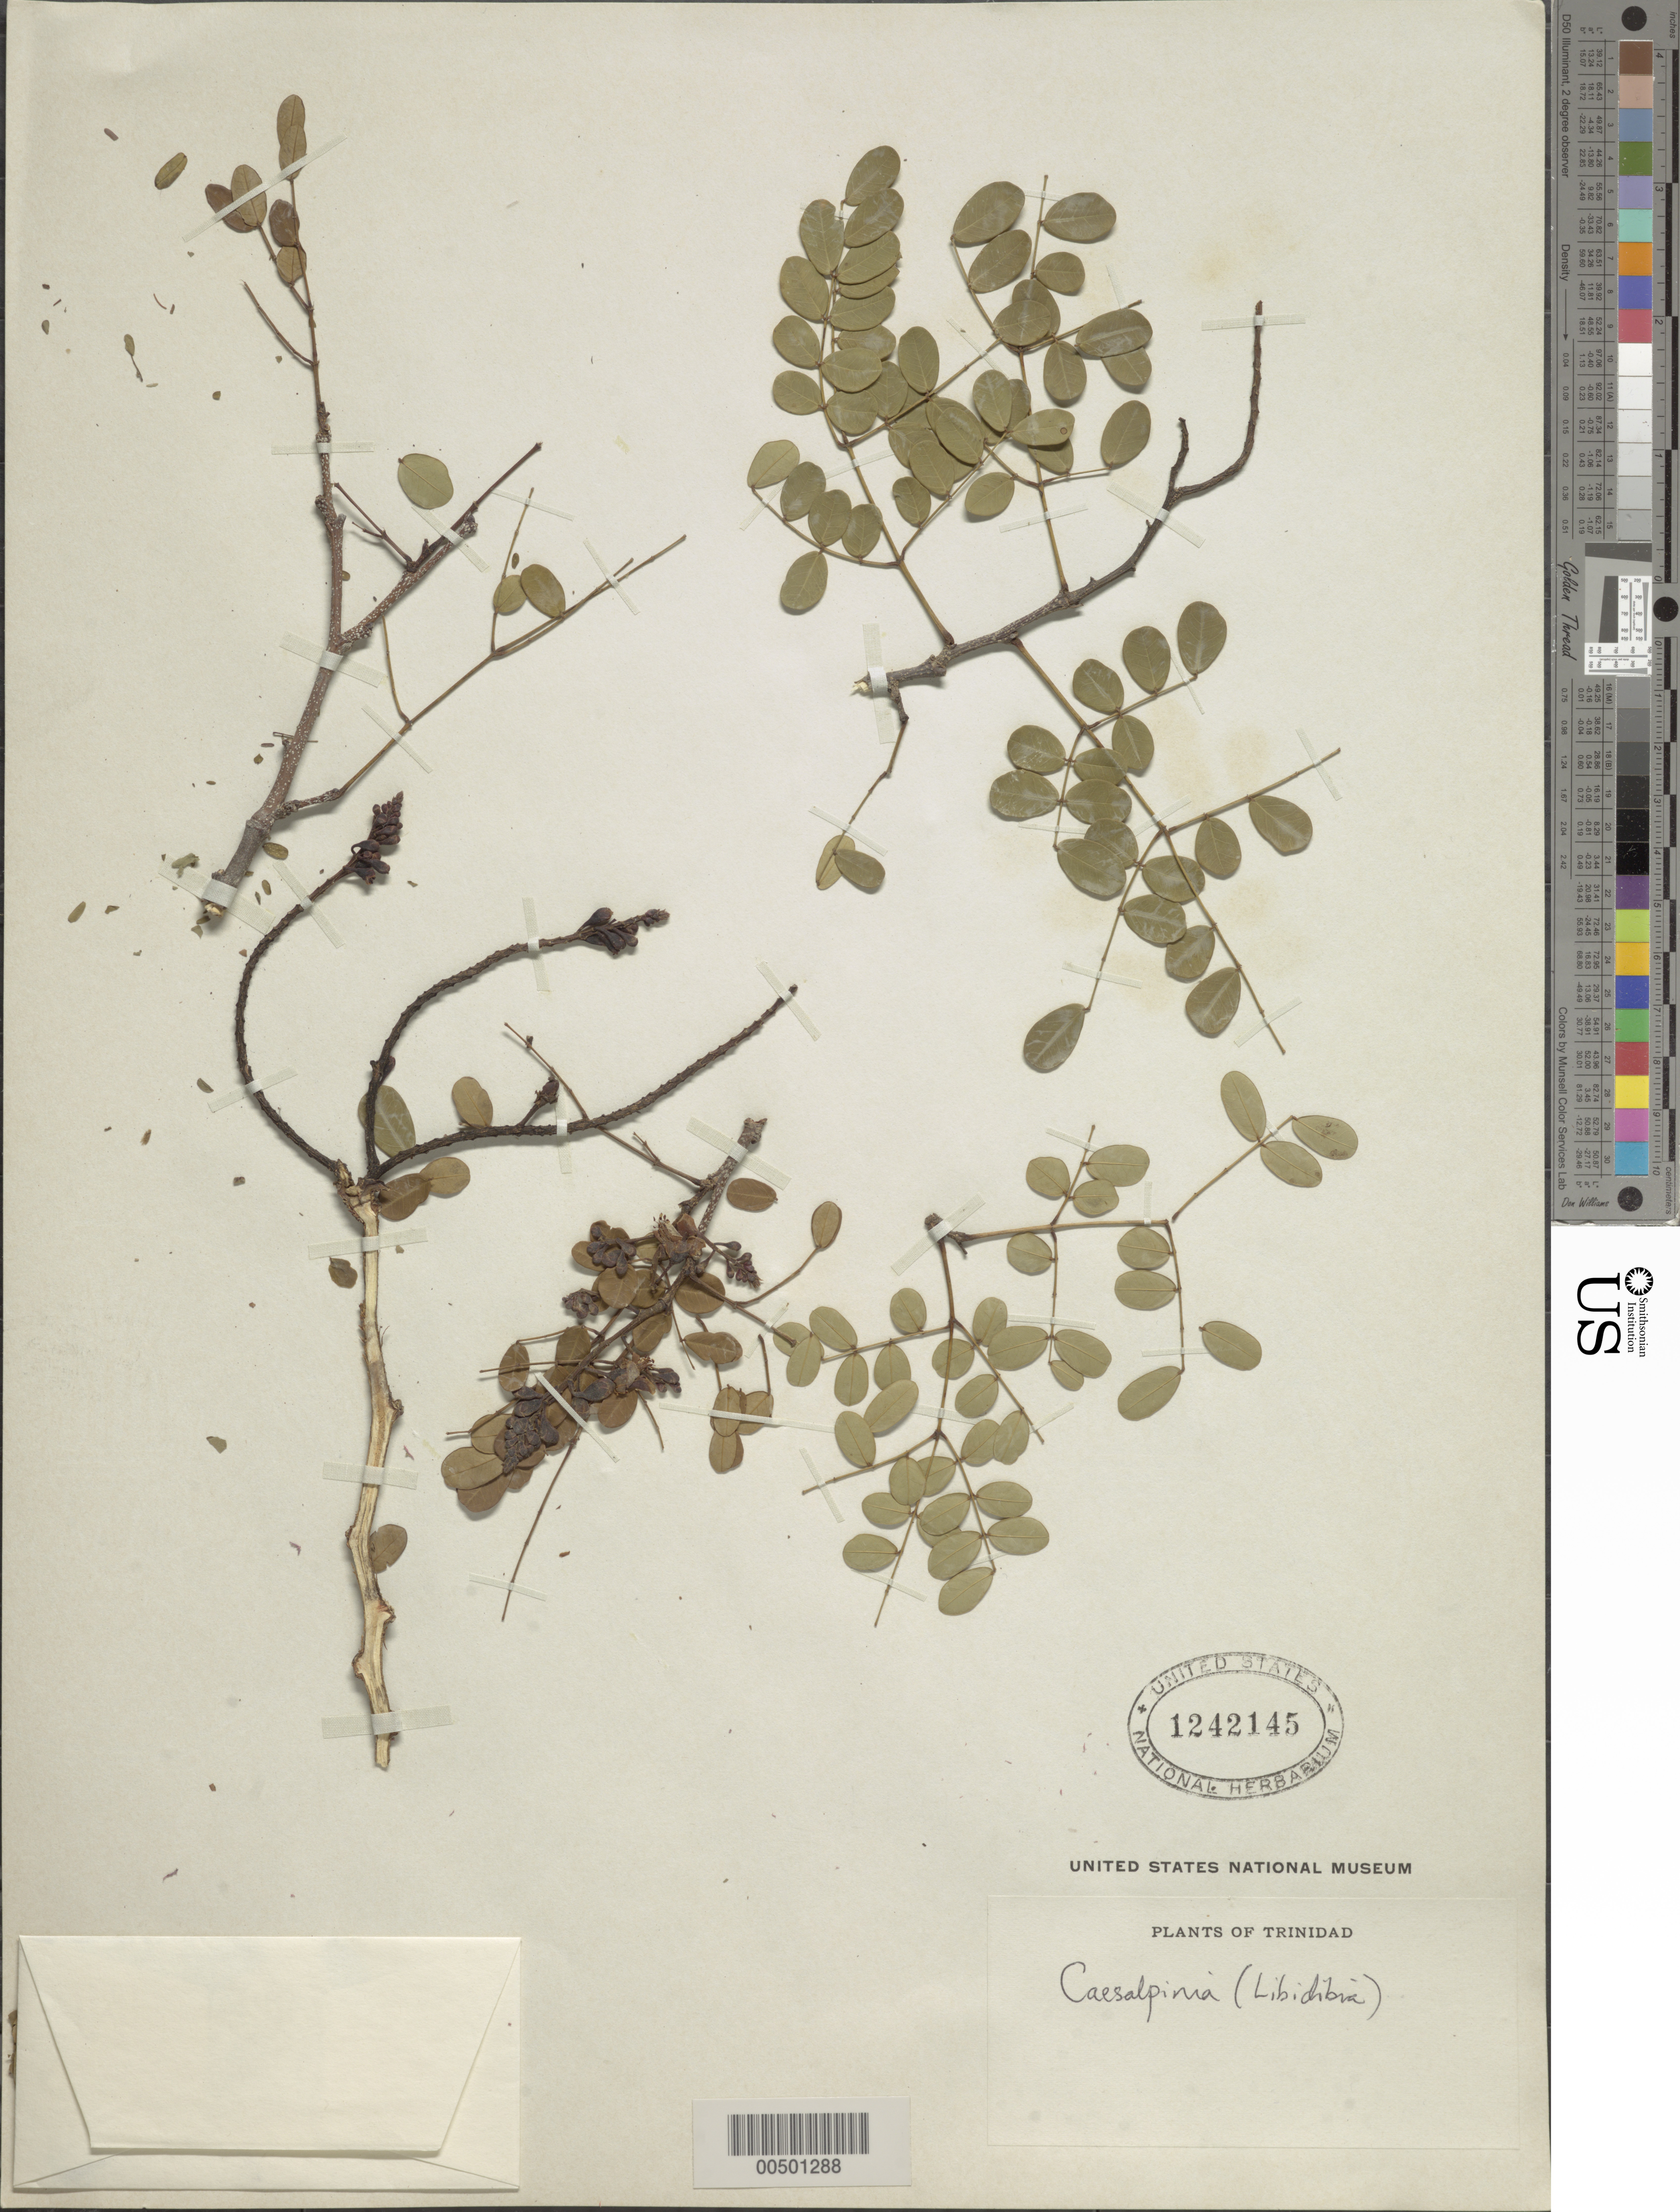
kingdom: Plantae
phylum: Tracheophyta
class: Magnoliopsida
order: Fabales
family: Fabaceae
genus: Caesalpinia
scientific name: Caesalpinia sp.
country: Trinidad and Tobago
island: Trinidad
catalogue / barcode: US 1242145